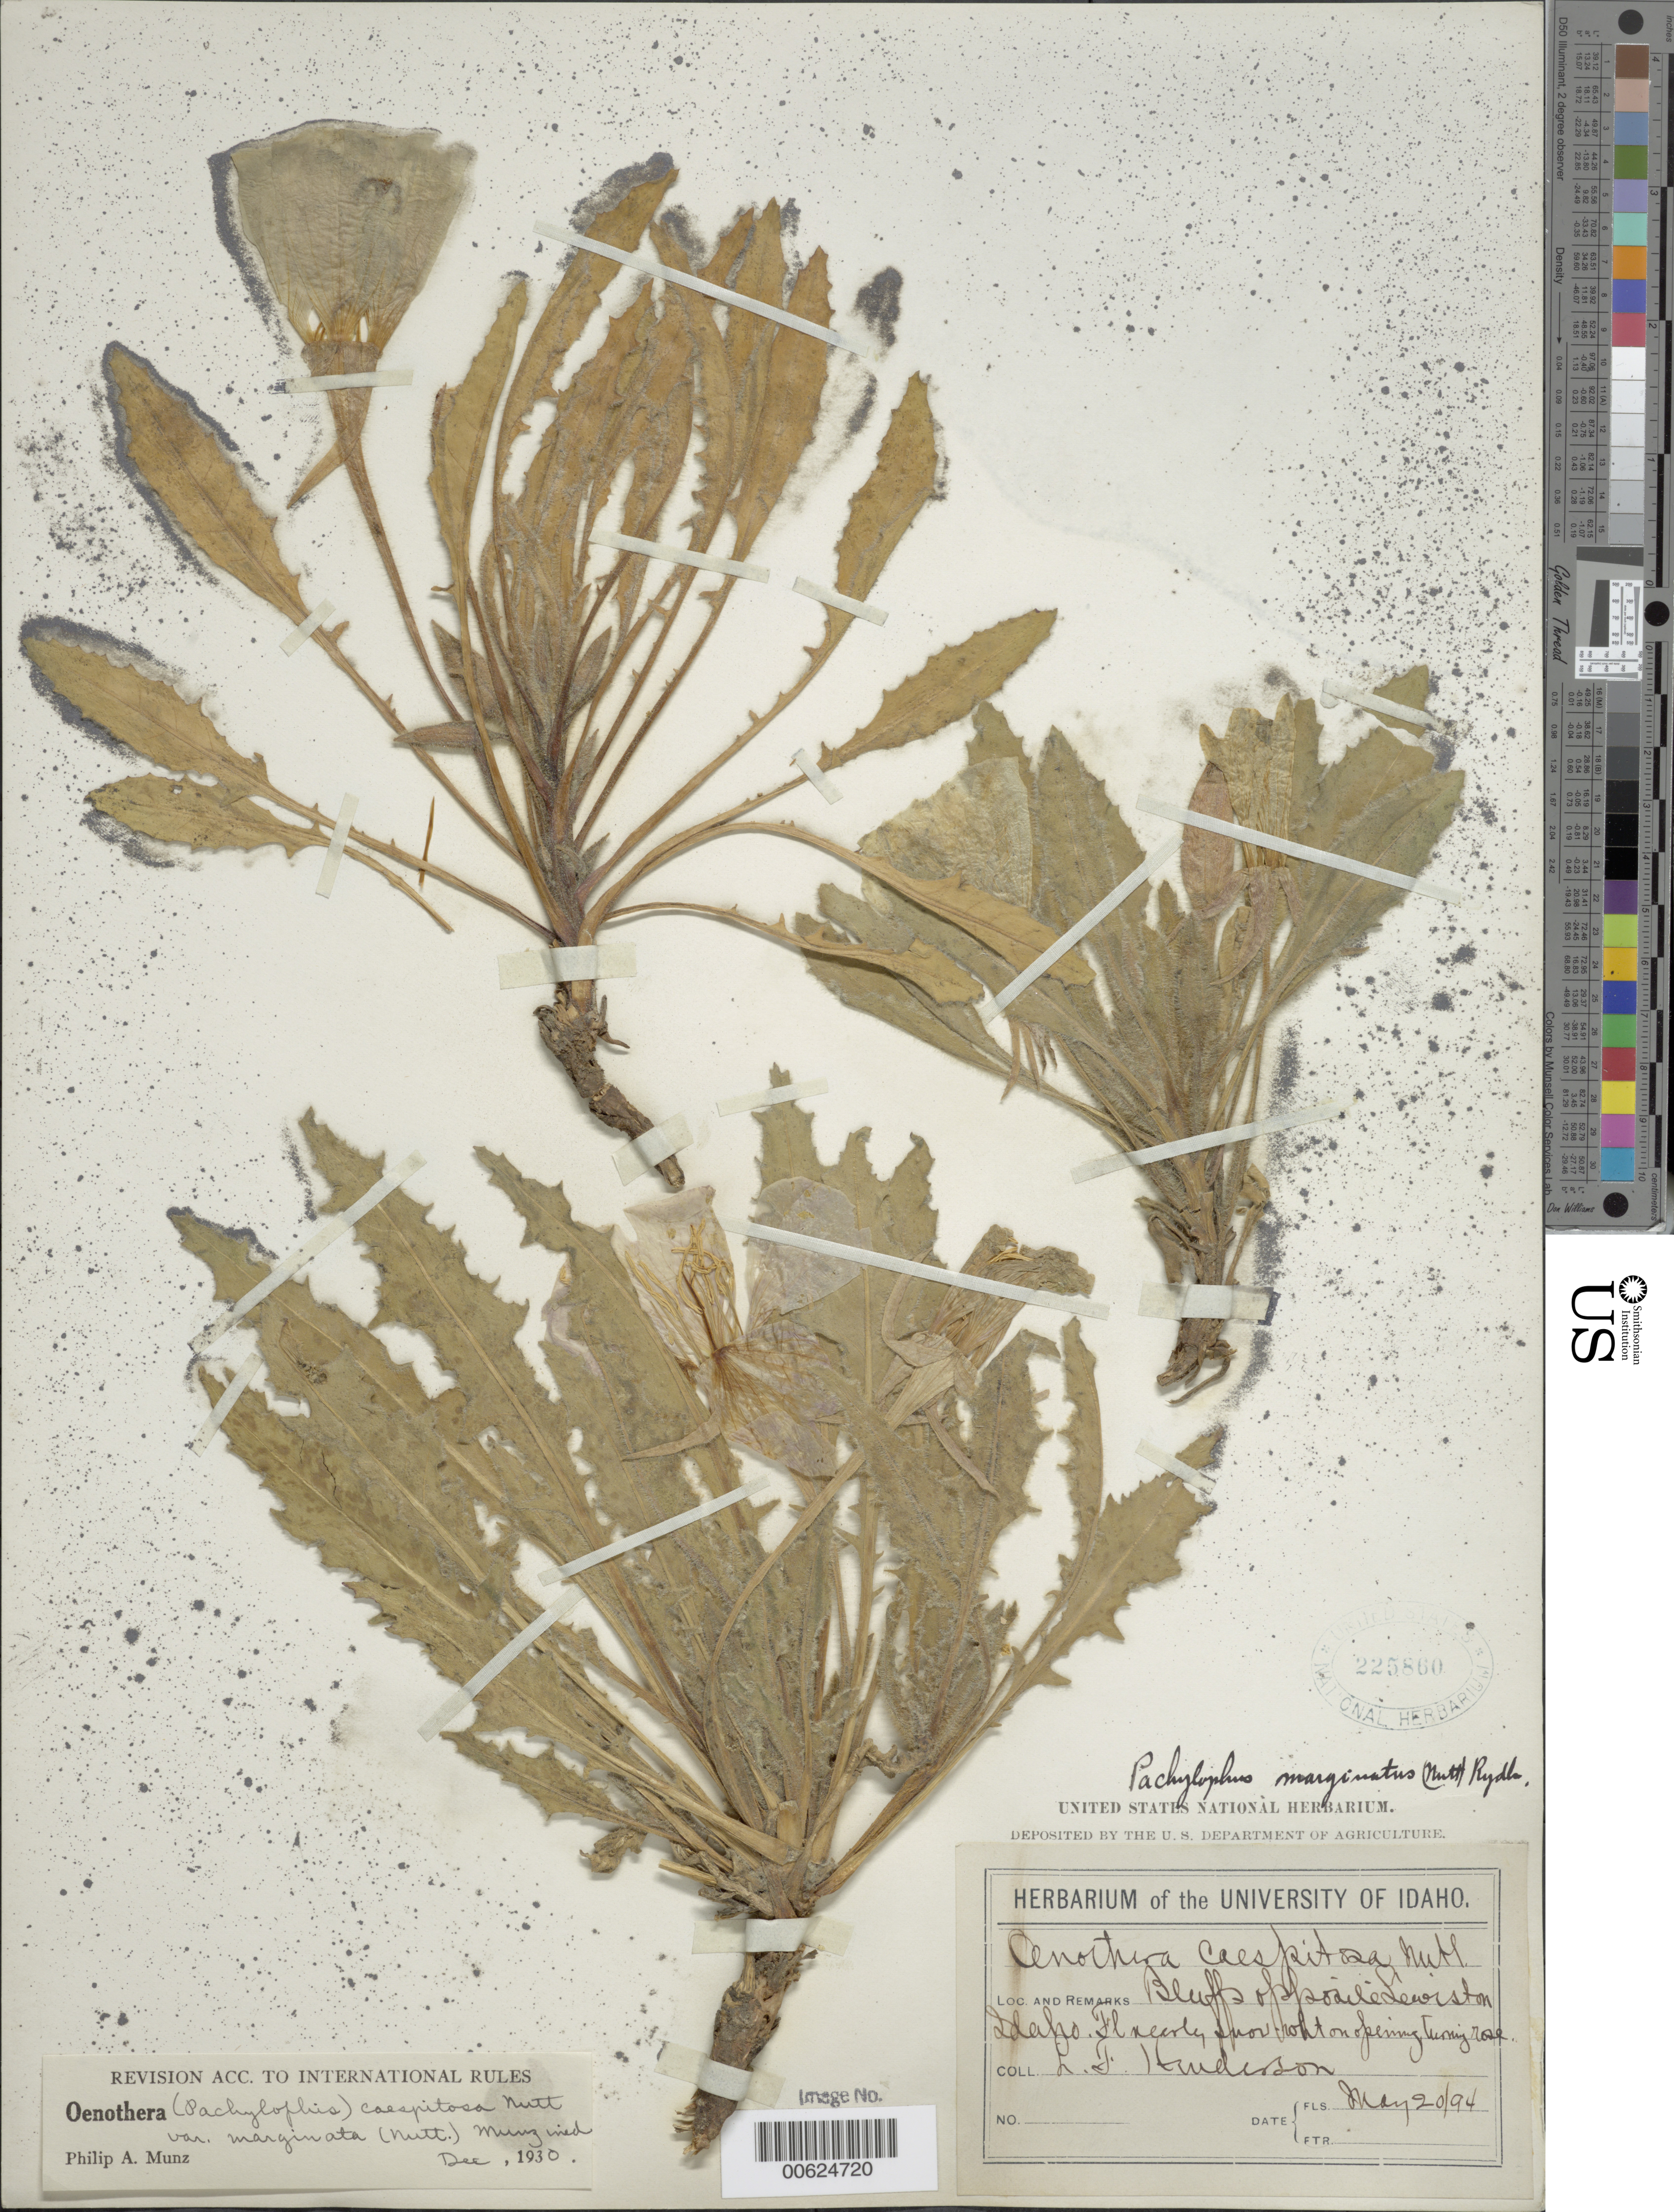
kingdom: Plantae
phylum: Tracheophyta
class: Magnoliopsida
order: Myrtales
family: Onagraceae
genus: Oenothera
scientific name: Oenothera cespitosa subsp. marginata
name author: (Nutt. ex Hook. & Arn.) Munz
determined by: Munz, Philip A.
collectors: L. F. Henderson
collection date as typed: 20 May 1894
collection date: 1894-05-20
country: United States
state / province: Idaho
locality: Lewiston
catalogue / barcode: US 225860